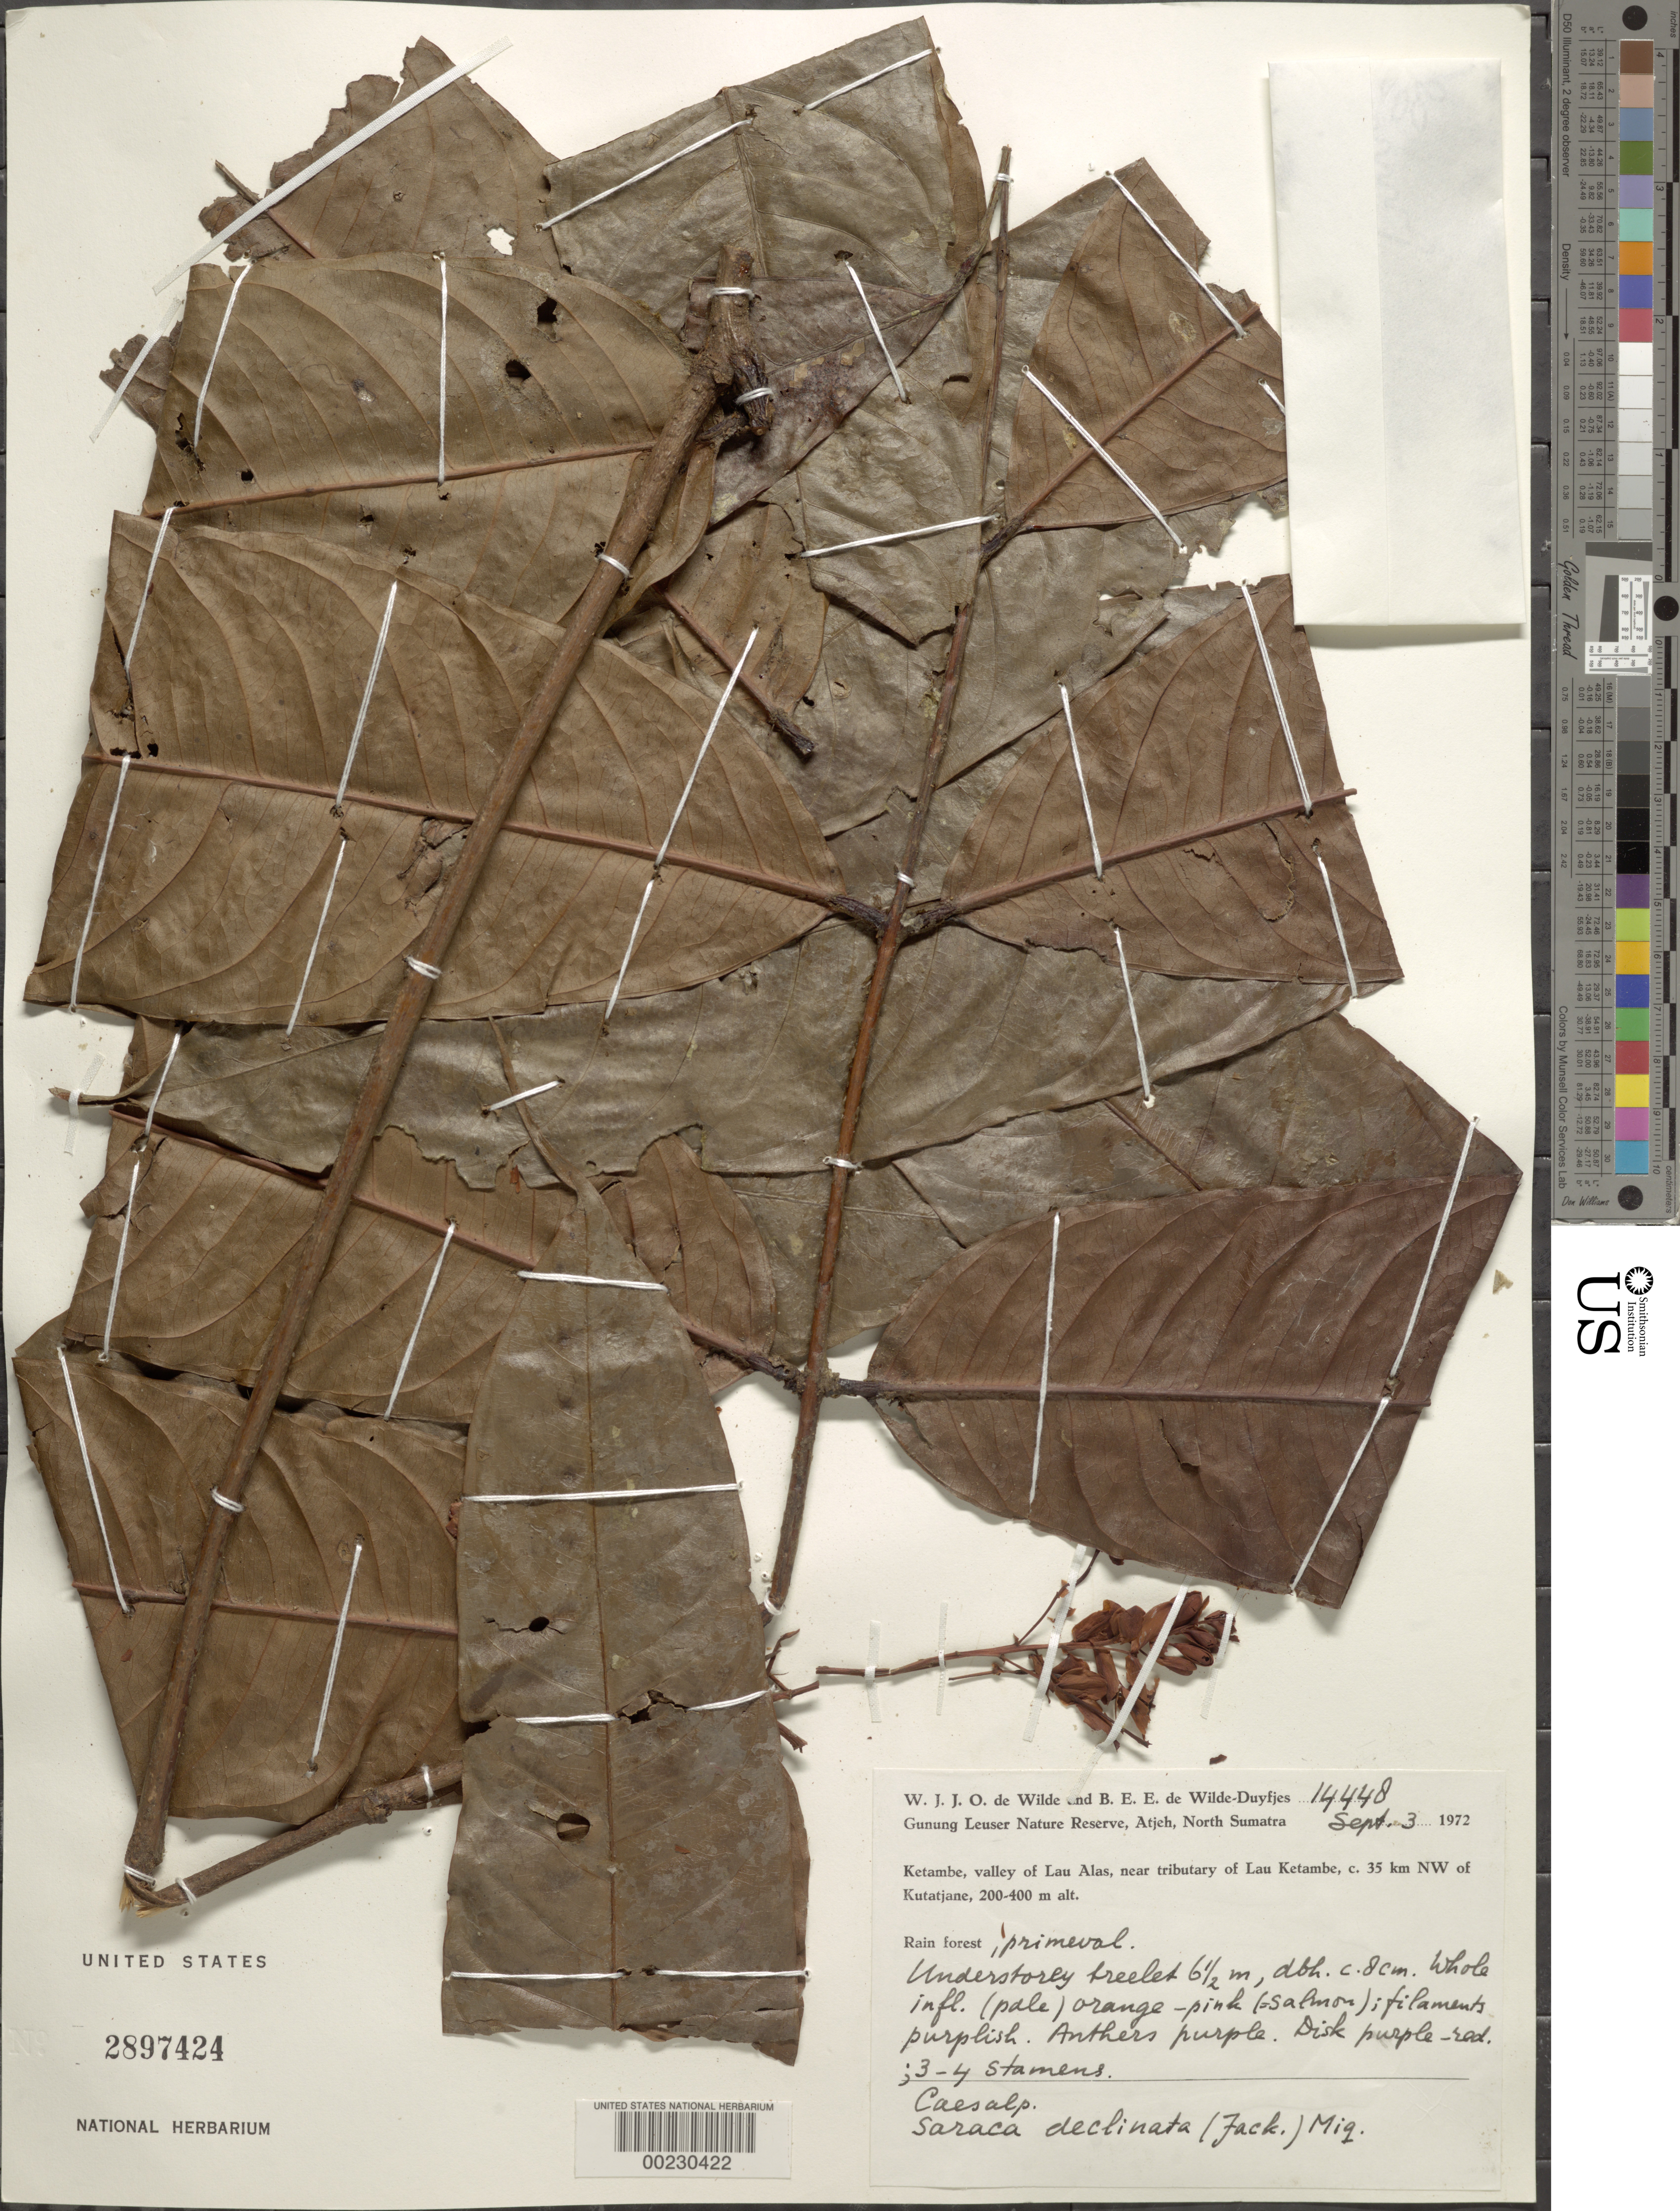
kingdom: Plantae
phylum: Tracheophyta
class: Magnoliopsida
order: Fabales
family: Fabaceae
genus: Saraca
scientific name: Saraca declinata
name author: (J.G. Jack) Miq.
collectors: W. J. de Wilde & B. E. de Wilde-Duyfjes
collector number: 14448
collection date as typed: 03 Sep 1972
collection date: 1972-09-03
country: Indonesia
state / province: Sumatra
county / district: Aceh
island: Sumatra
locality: Gunung Leuser Nature Reserve, Ketambe, valley of Lau Alas, near Tributary of Lau Kutatjane, ca 35 km NW of Kutatjane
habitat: Primeval rain forest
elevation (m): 200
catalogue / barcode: US 2897424